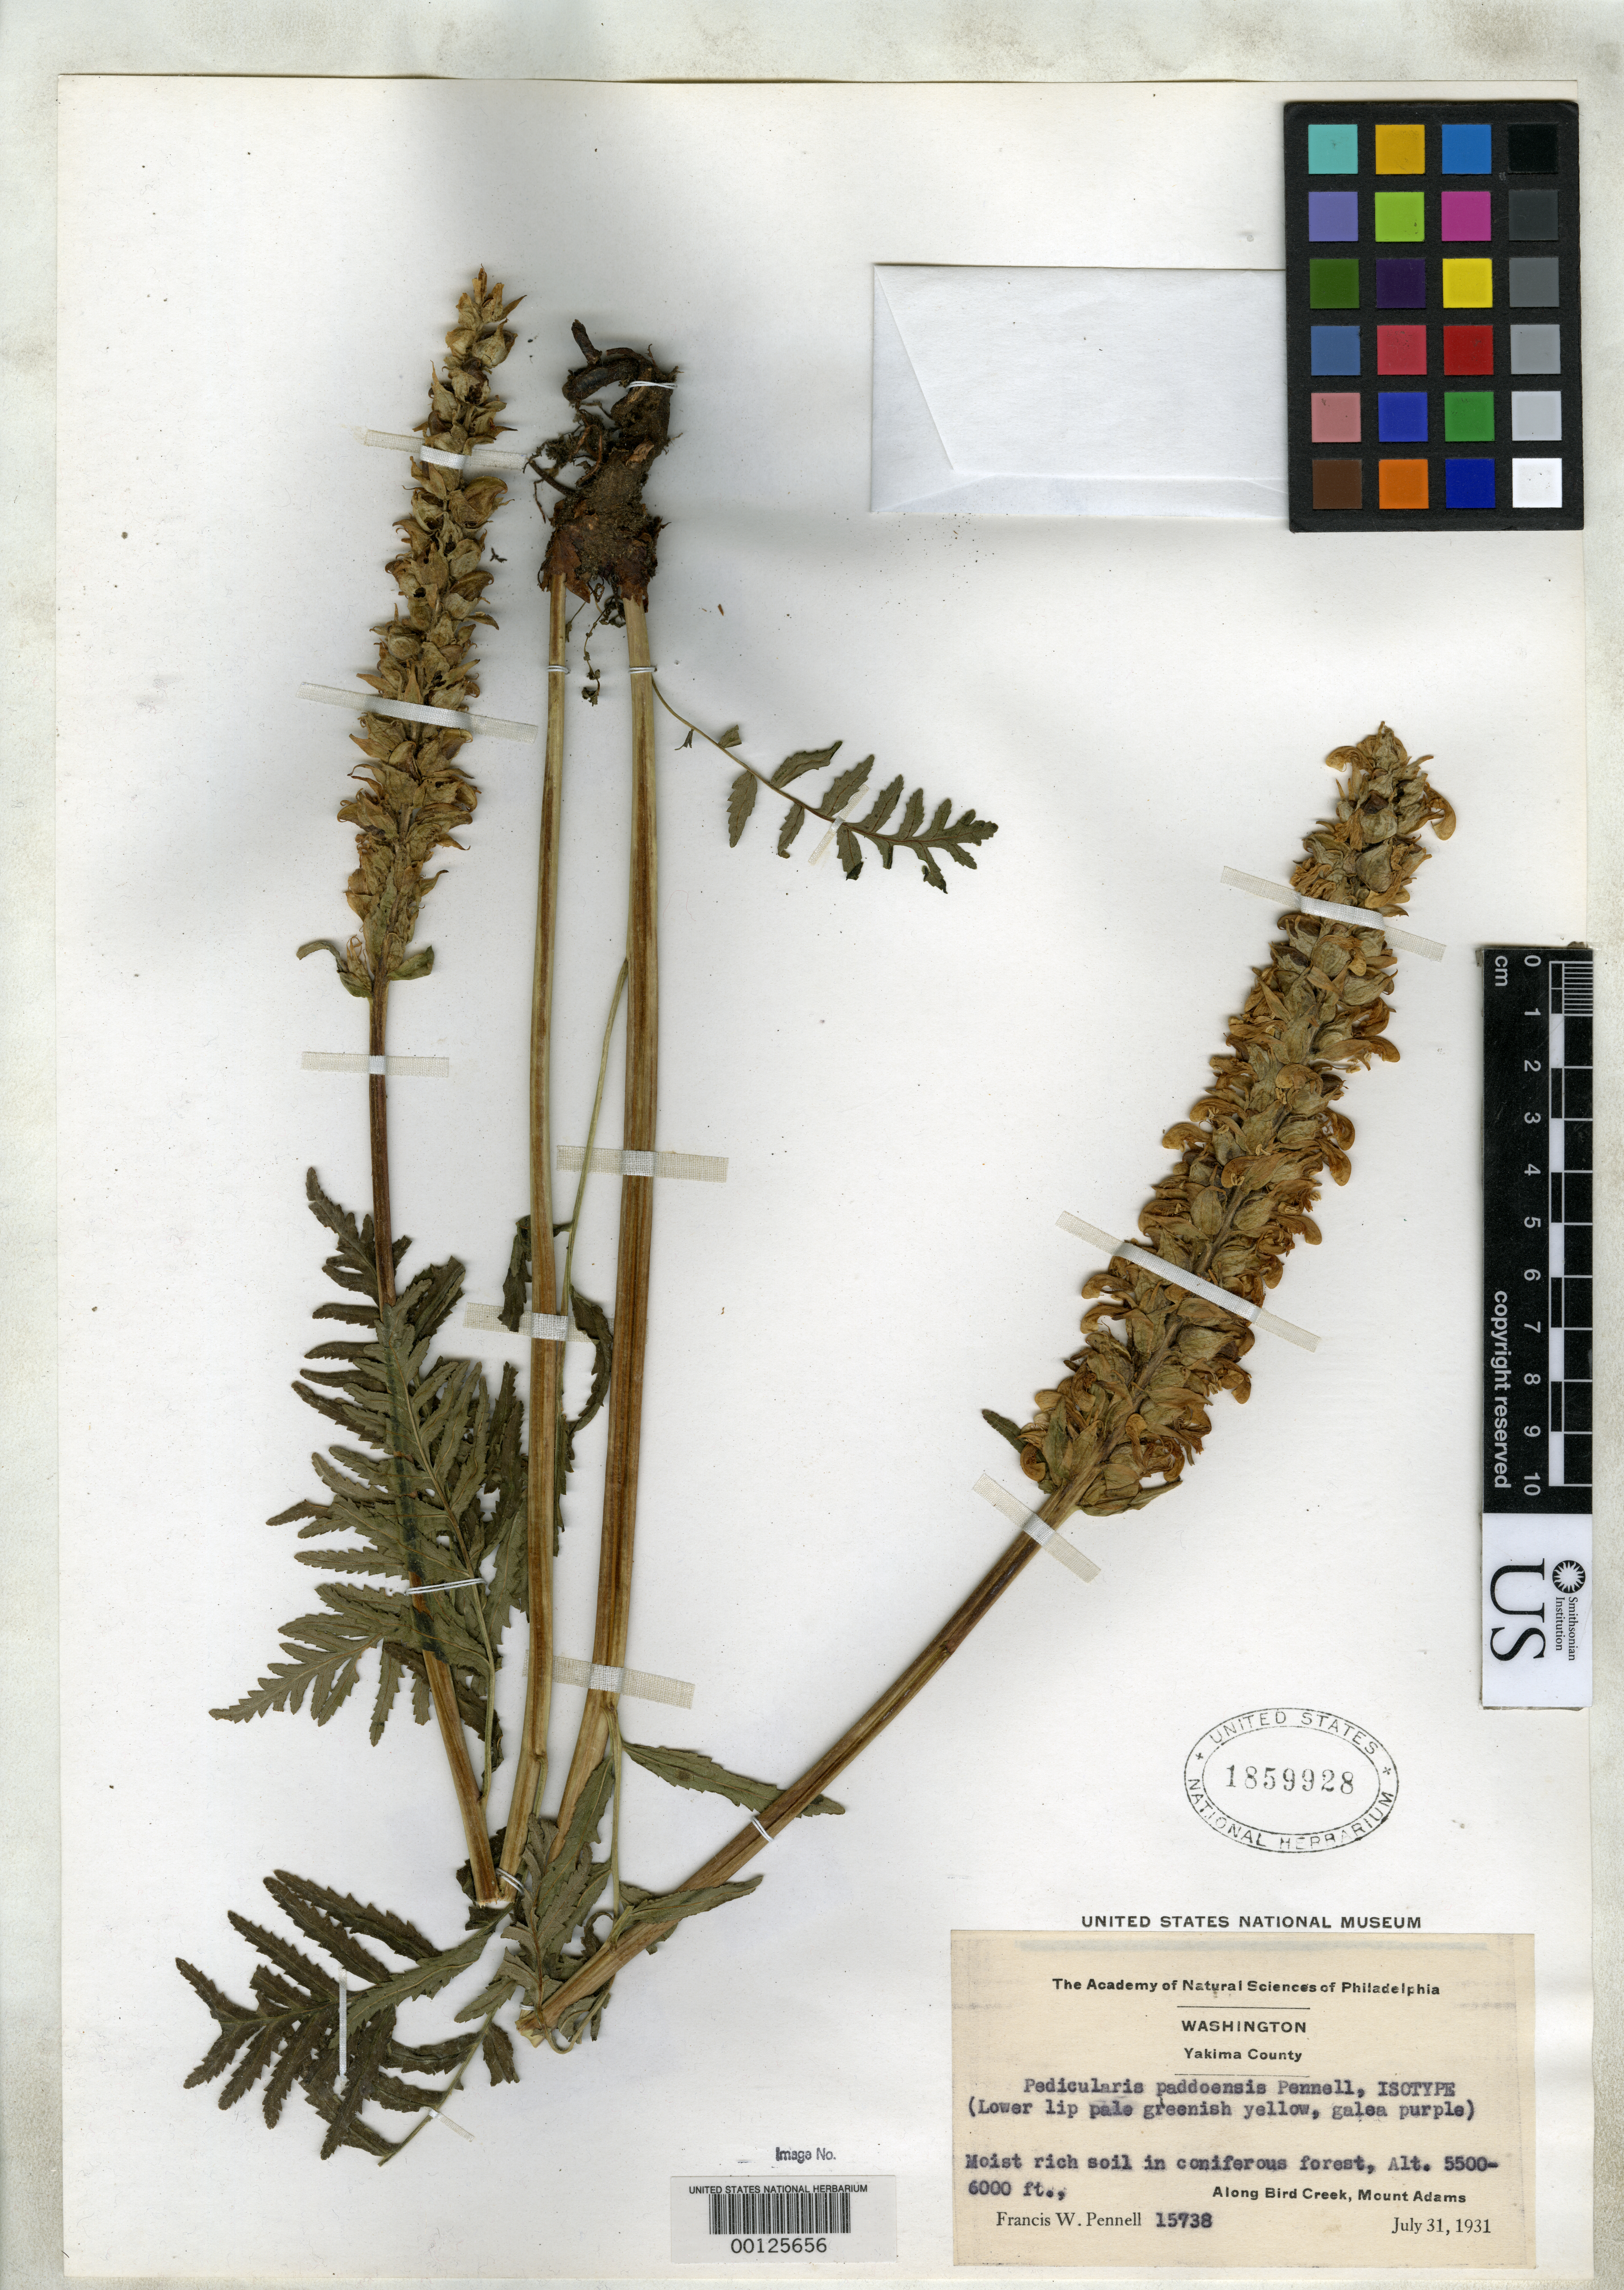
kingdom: Plantae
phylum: Tracheophyta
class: Magnoliopsida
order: Lamiales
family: Orobanchaceae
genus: Pedicularis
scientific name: Pedicularis paddoensis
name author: Pennell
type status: Isotype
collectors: F. W. Pennell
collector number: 15738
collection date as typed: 31 Jul 1931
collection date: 1931-07-31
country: United States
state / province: Washington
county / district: Yakima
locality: Mt. Adams.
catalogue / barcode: US 1859928